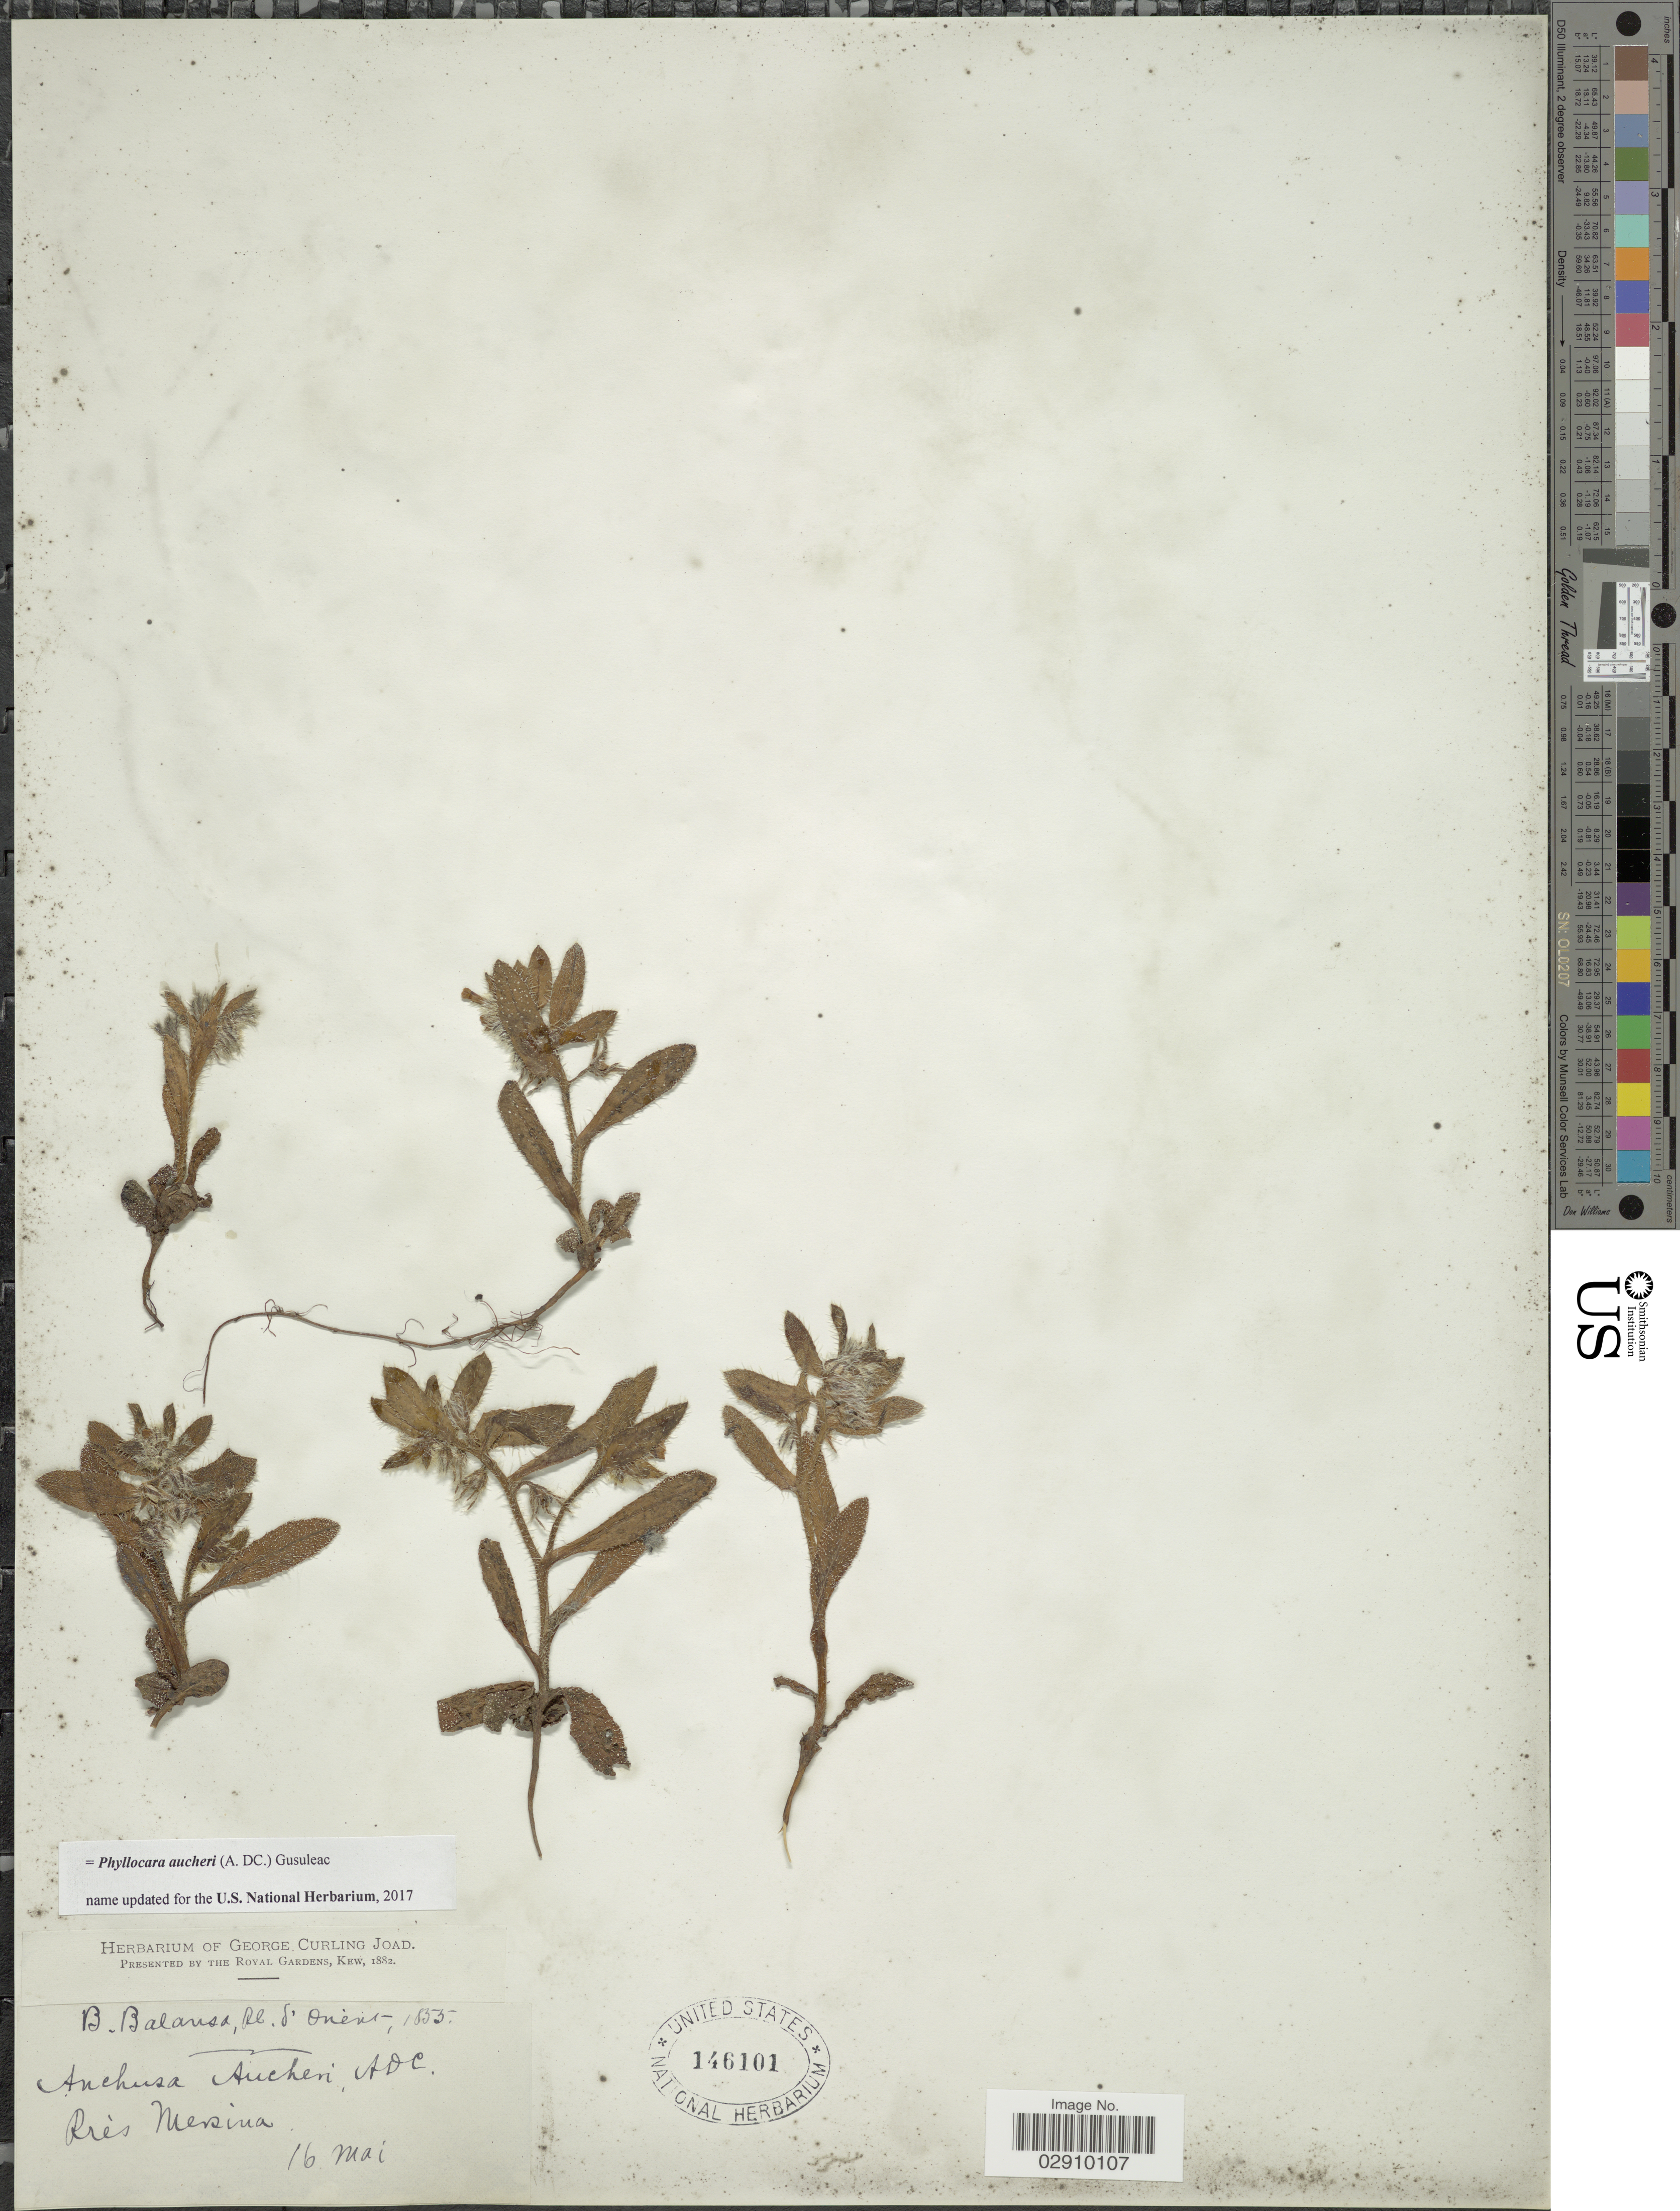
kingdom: Plantae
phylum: Tracheophyta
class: Magnoliopsida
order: Boraginales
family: Boraginaceae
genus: Phyllocara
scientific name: Phyllocara aucheri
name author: (A. DC.) Gusul.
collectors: B. Balansa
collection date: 1855-05-16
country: Turkey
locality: Pl. d'Orient, Prés Mesina.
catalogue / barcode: US 146101